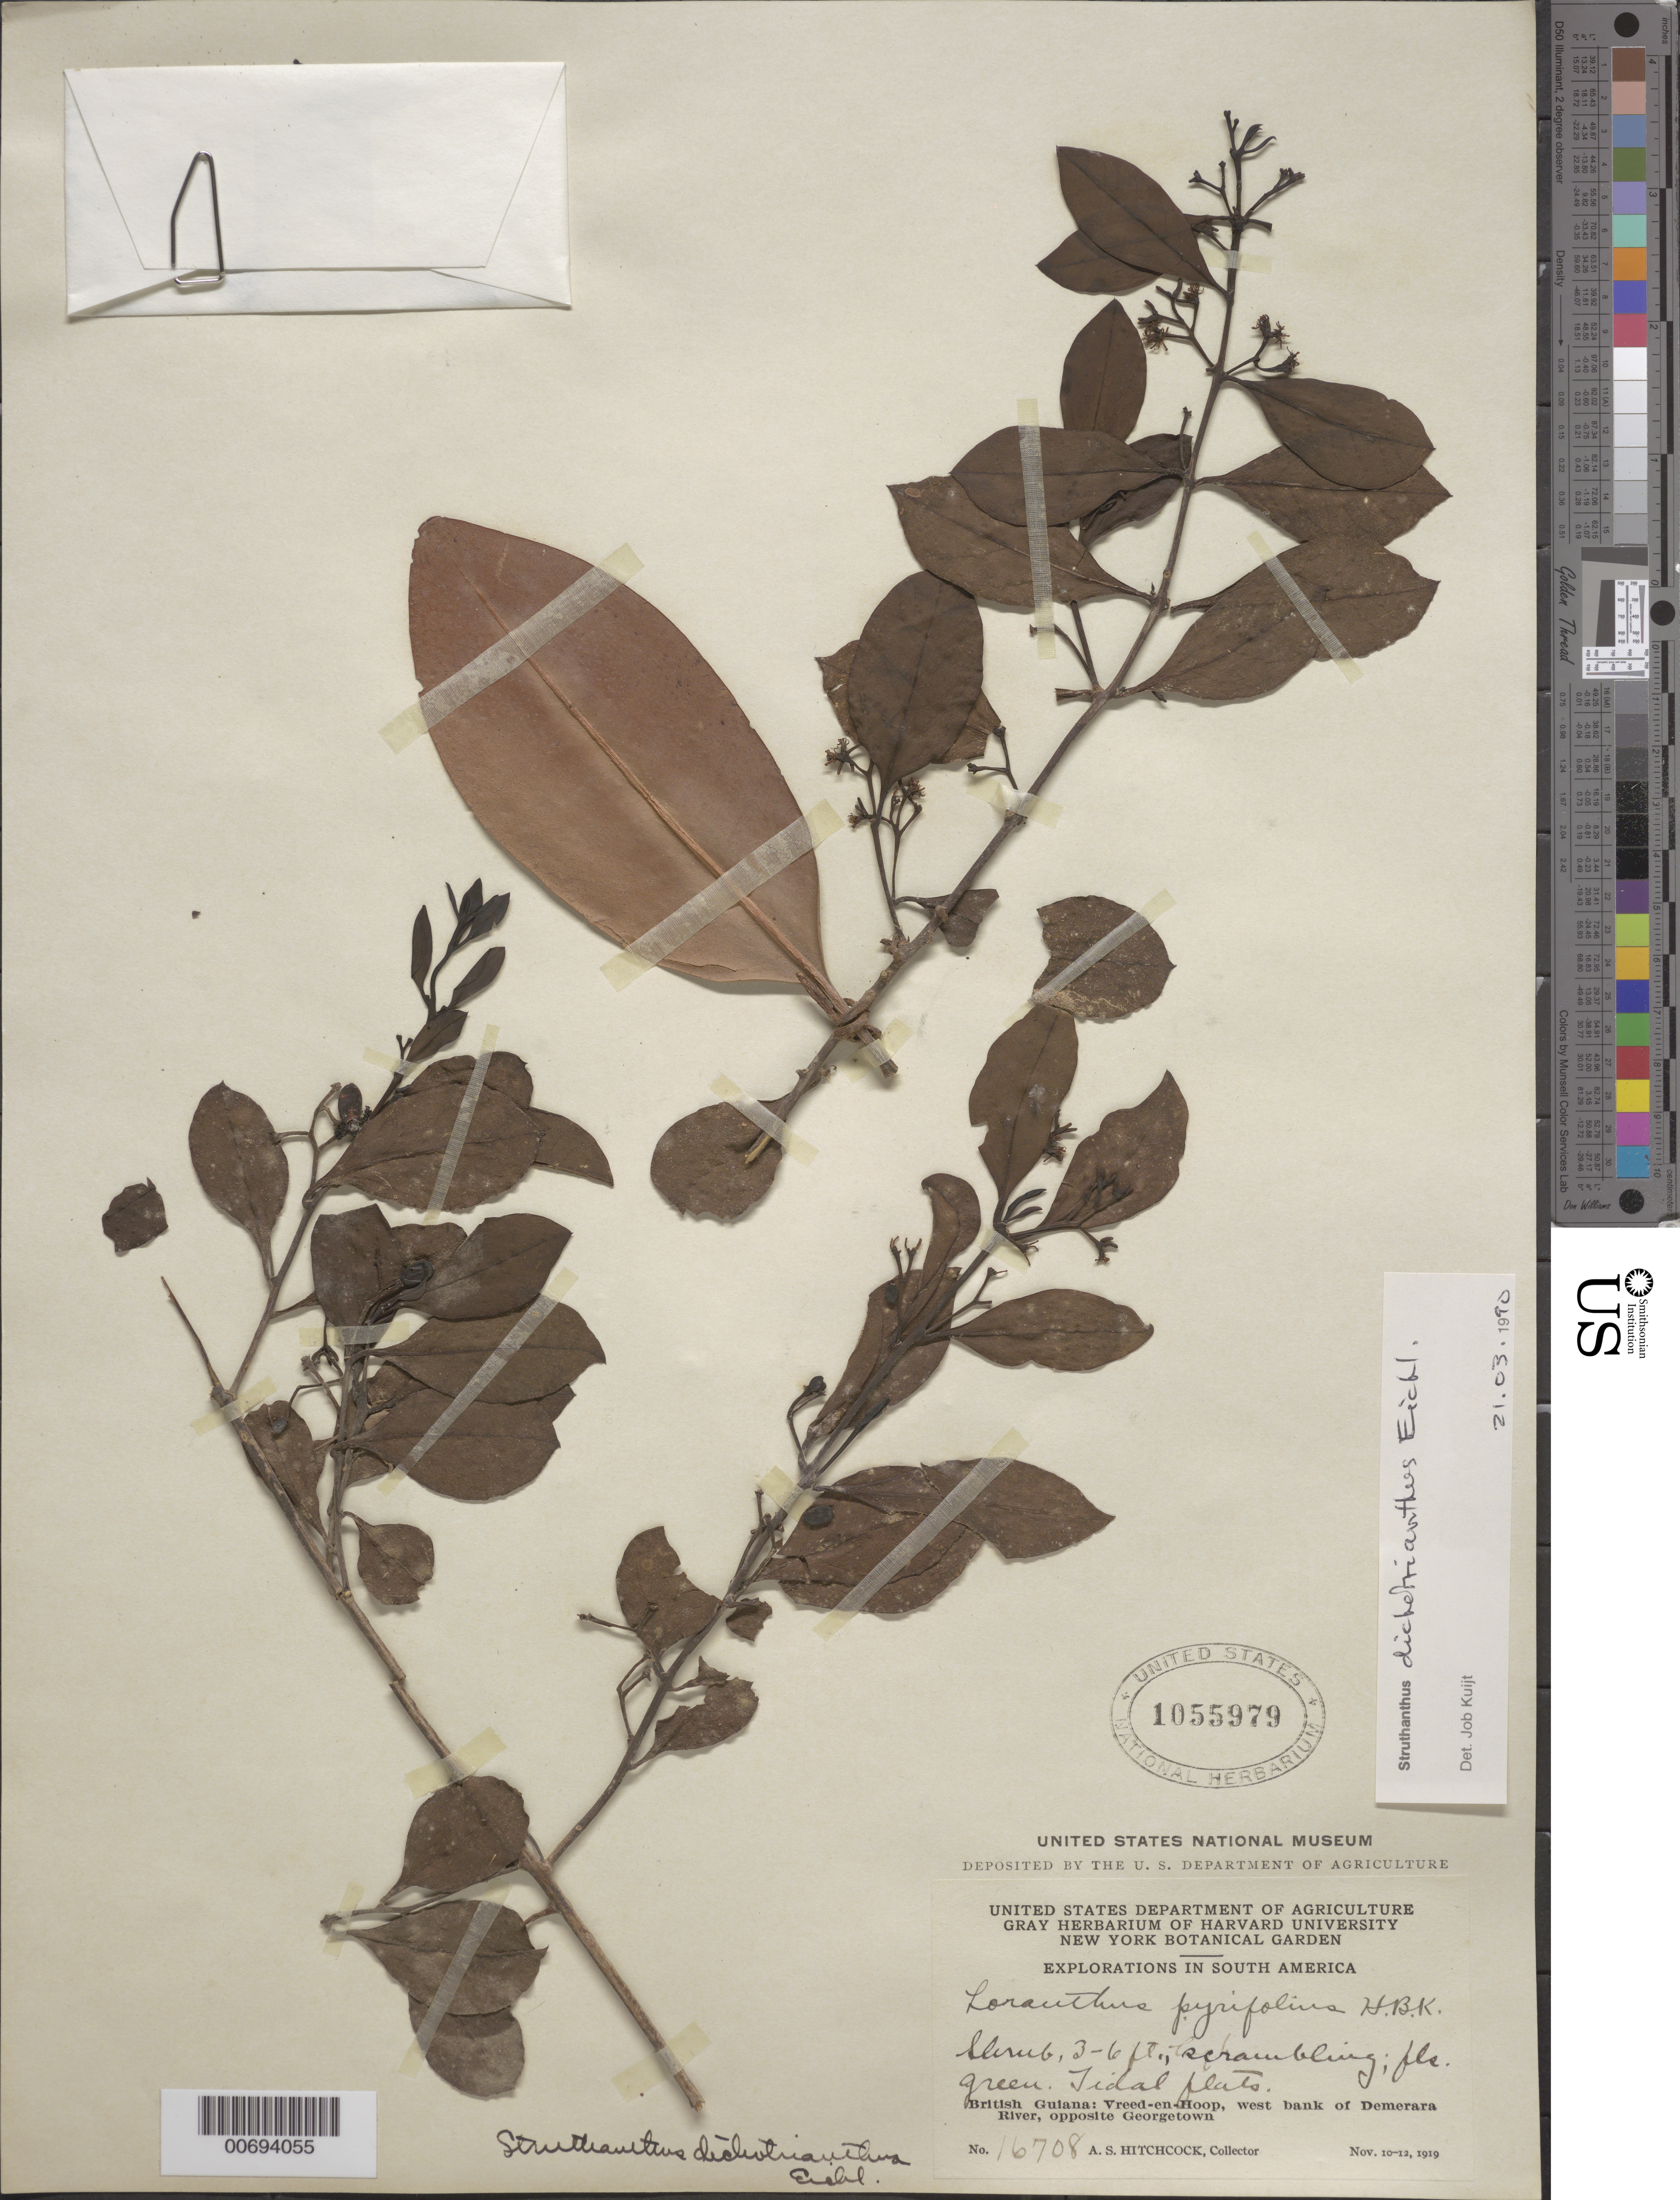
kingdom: Plantae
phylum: Tracheophyta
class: Magnoliopsida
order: Santalales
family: Loranthaceae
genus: Struthanthus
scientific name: Struthanthus dichotrianthus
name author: Eichler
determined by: Kuijt, Job, (CANADA)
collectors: A. S. Hitchcock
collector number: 16708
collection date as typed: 10-Nov-19 to 12-Nov-19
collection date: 1919-11-10/1919-11-12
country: Guyana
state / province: Essequibo Isl-W. Demerara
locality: Vreed-en-Hoop, W bank of Demerara R., opposite Georgetown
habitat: Tidal flats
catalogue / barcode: US 1055979